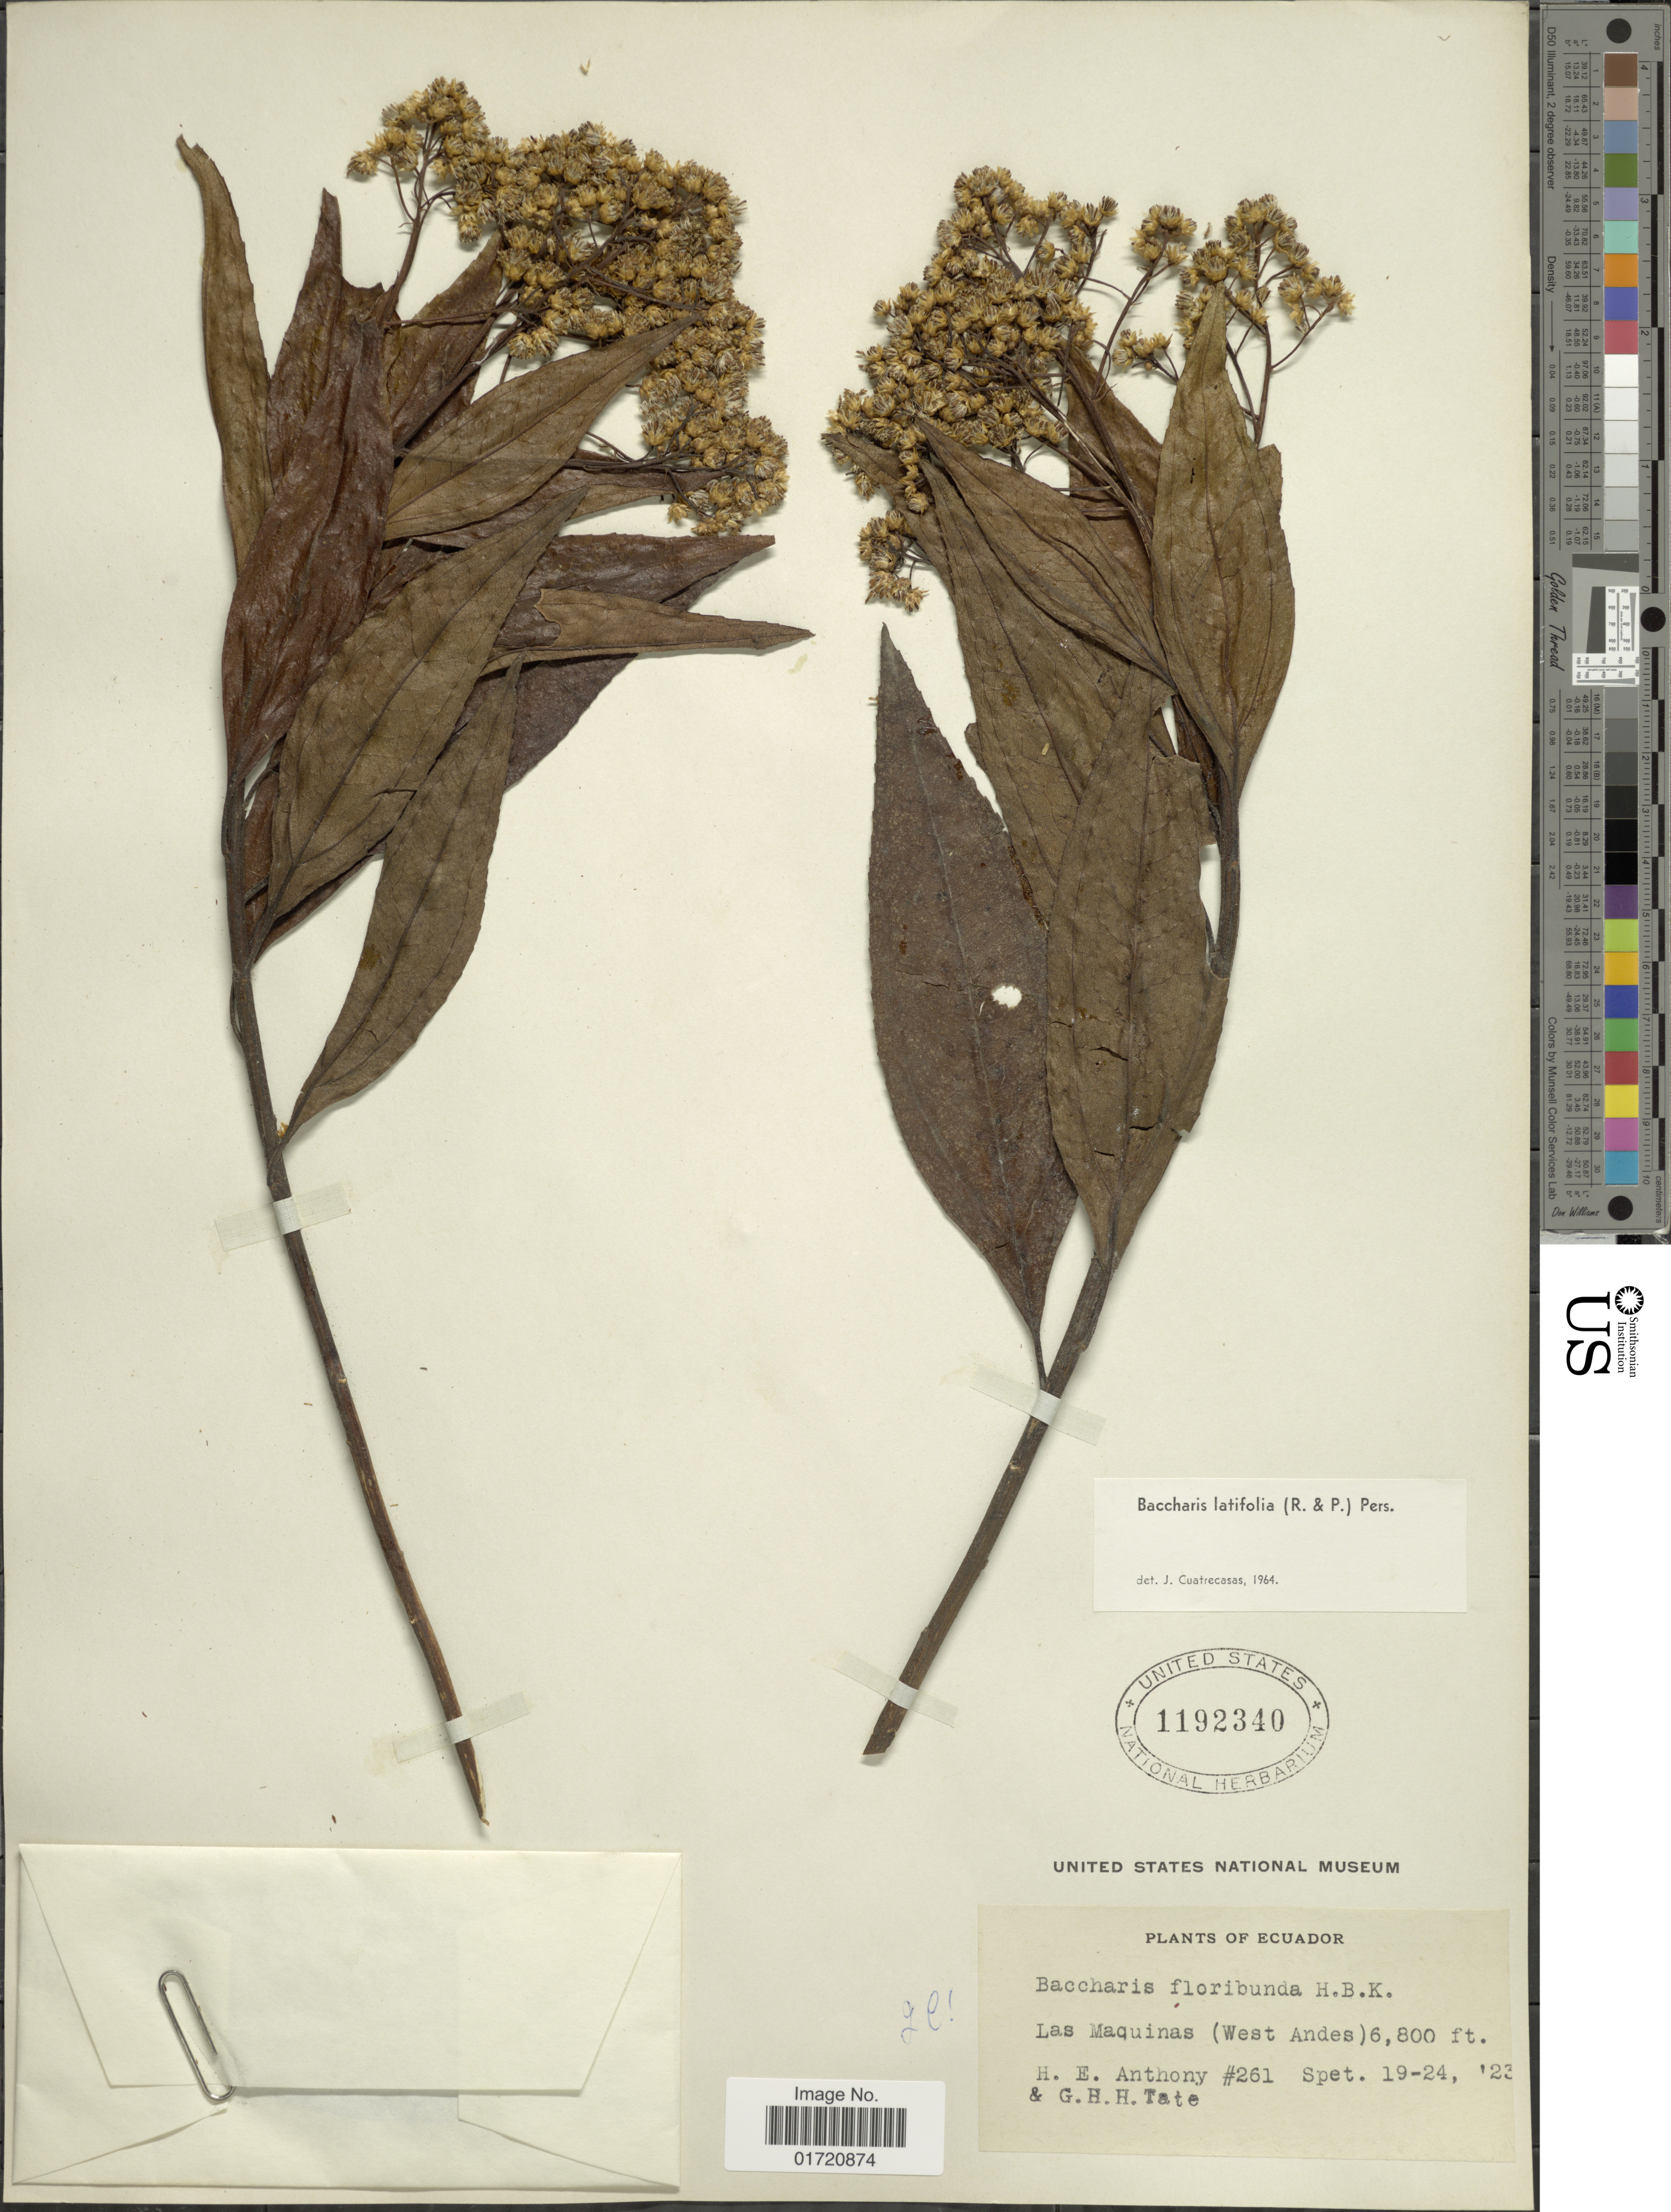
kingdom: Plantae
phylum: Tracheophyta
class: Magnoliopsida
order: Asterales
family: Asteraceae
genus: Baccharis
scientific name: Baccharis latifolia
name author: (Ruiz & Pav.) Pers.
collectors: H. E. Anthony & G. H. H.Tate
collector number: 261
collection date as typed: Transcribed d/m/y: 19/9/23 to 24/9/23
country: Ecuador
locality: Las Maquinas (West Andes)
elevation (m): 2073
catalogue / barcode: US 1192340